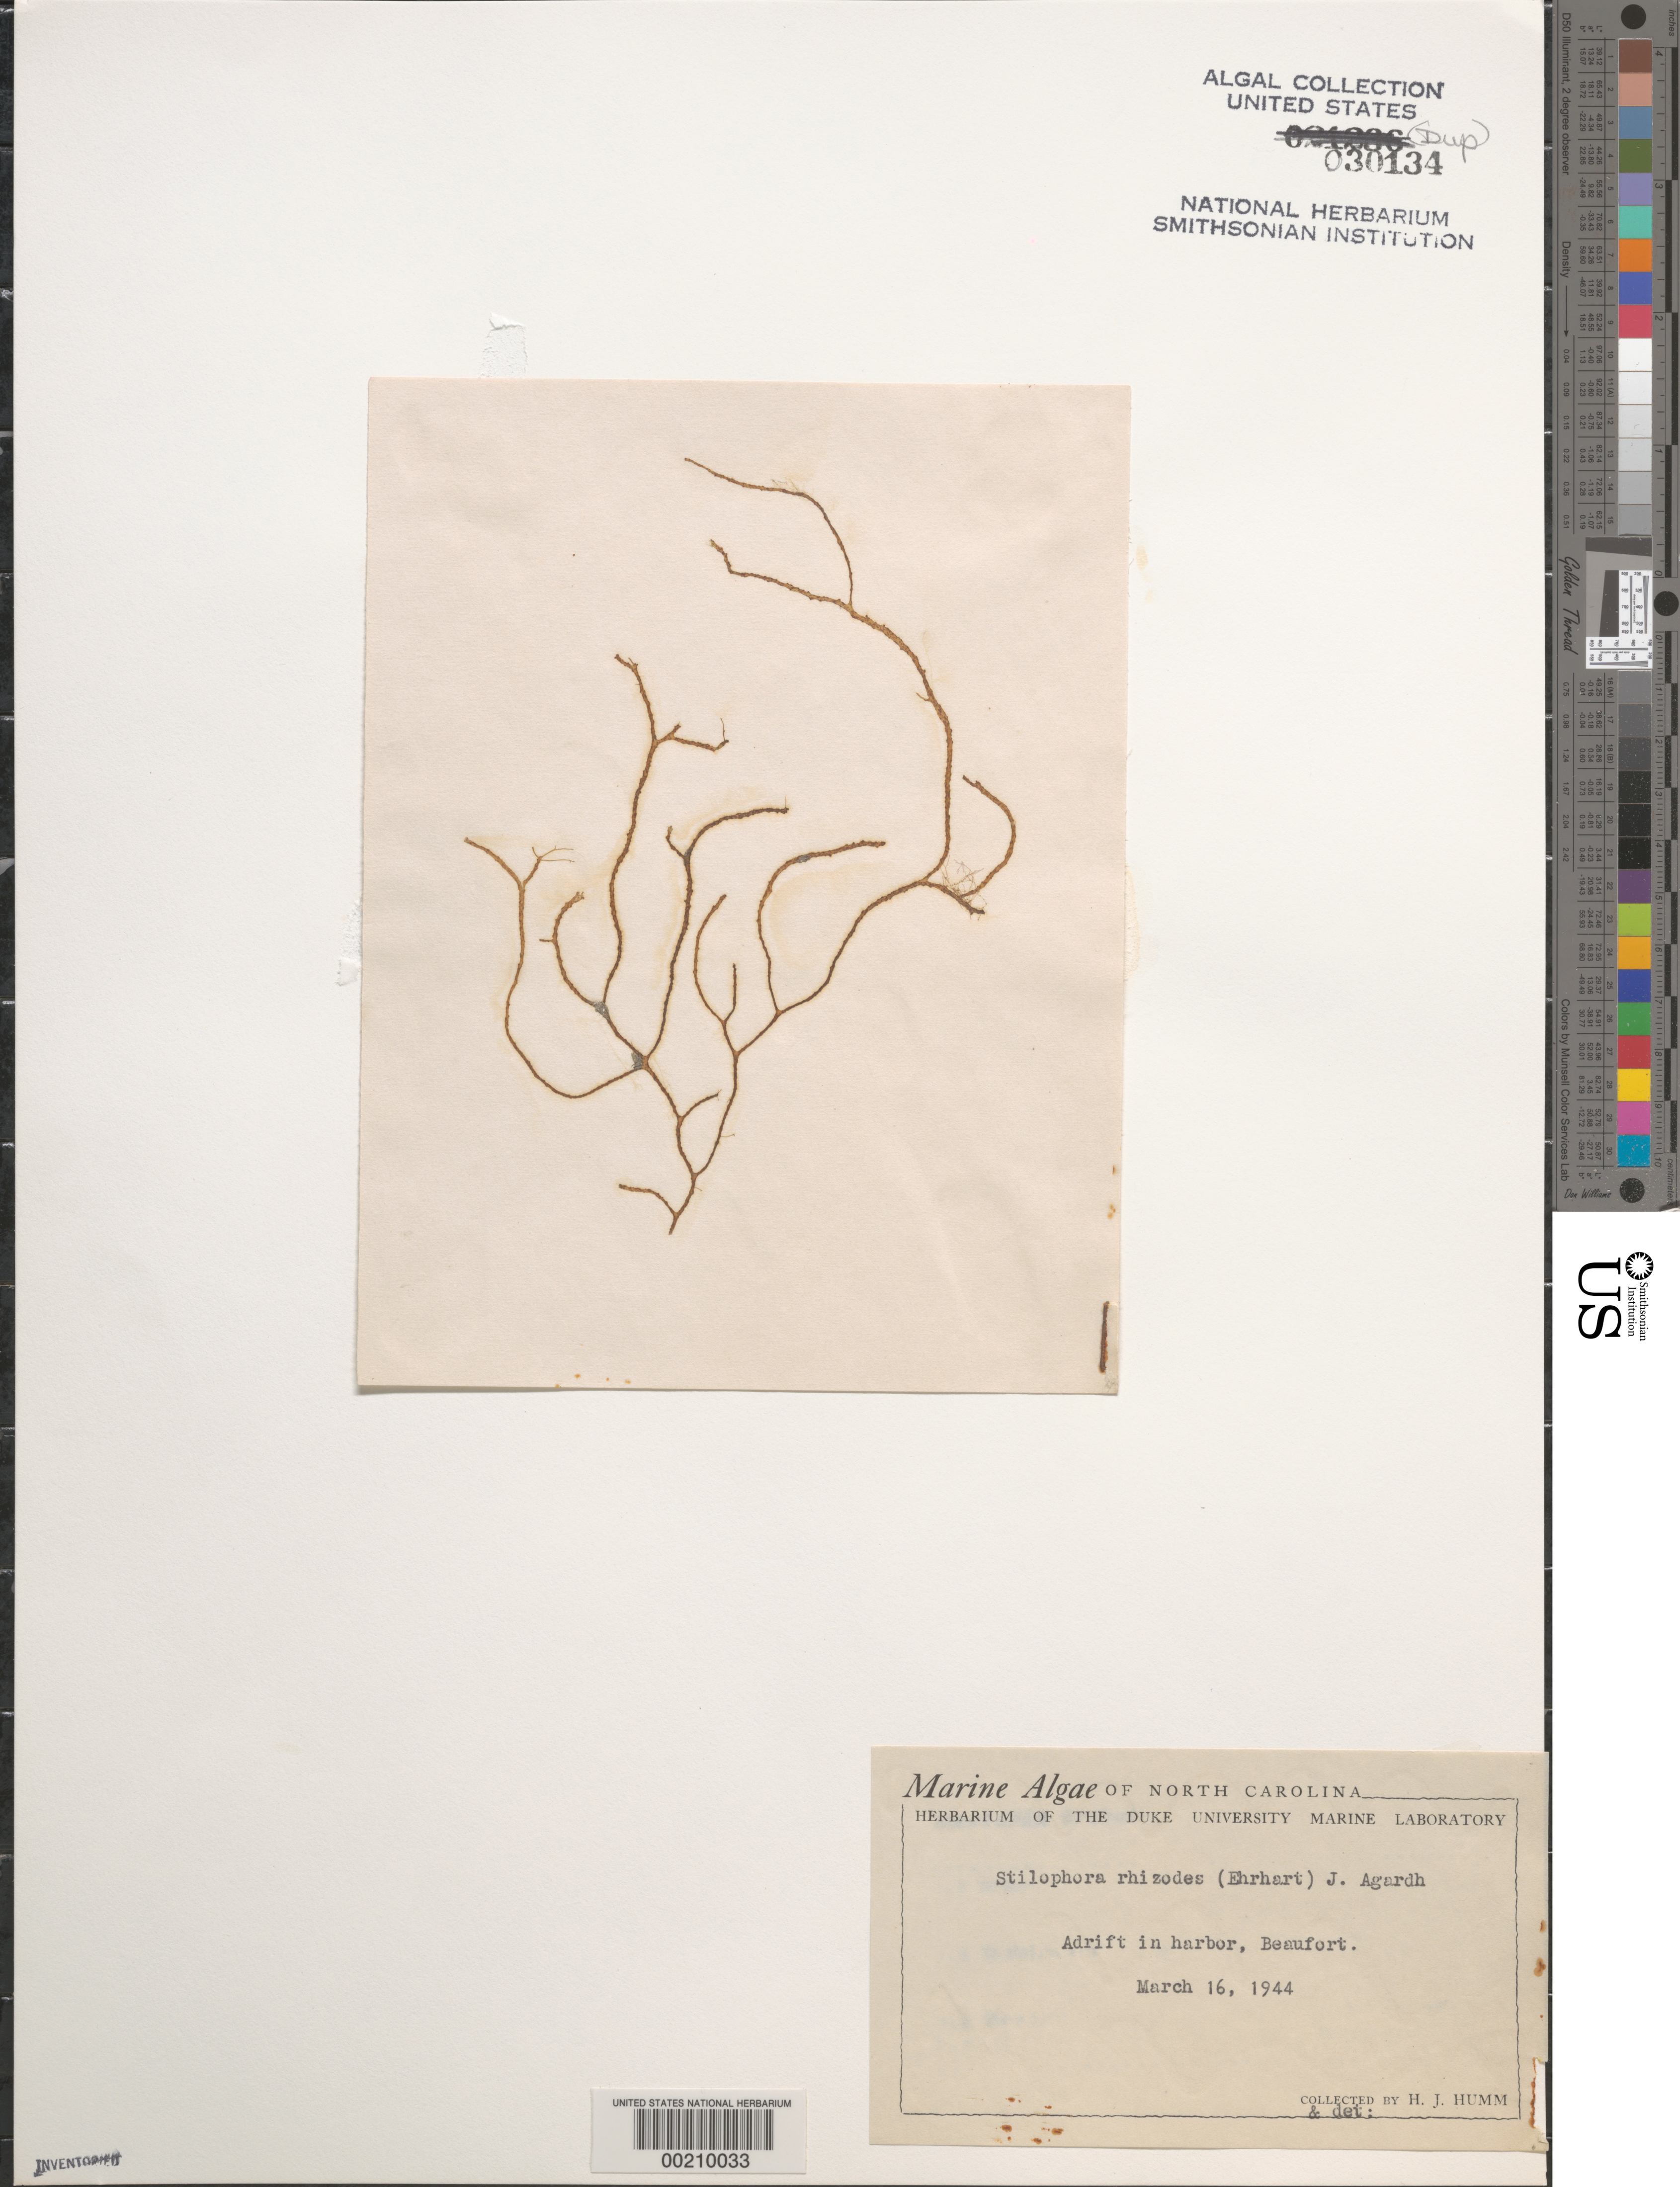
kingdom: Chromista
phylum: Ochrophyta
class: Phaeophyceae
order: Ectocarpales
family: Chordariaceae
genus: Stilophora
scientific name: Stilophora tenella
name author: (Esper) P.C. Silva in P.C. Silva et al.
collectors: H. J. Humm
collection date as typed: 16 Mar 1944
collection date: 1944-03-16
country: United States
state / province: North Carolina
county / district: Carteret County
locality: Beaufort Harbor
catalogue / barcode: US 30134